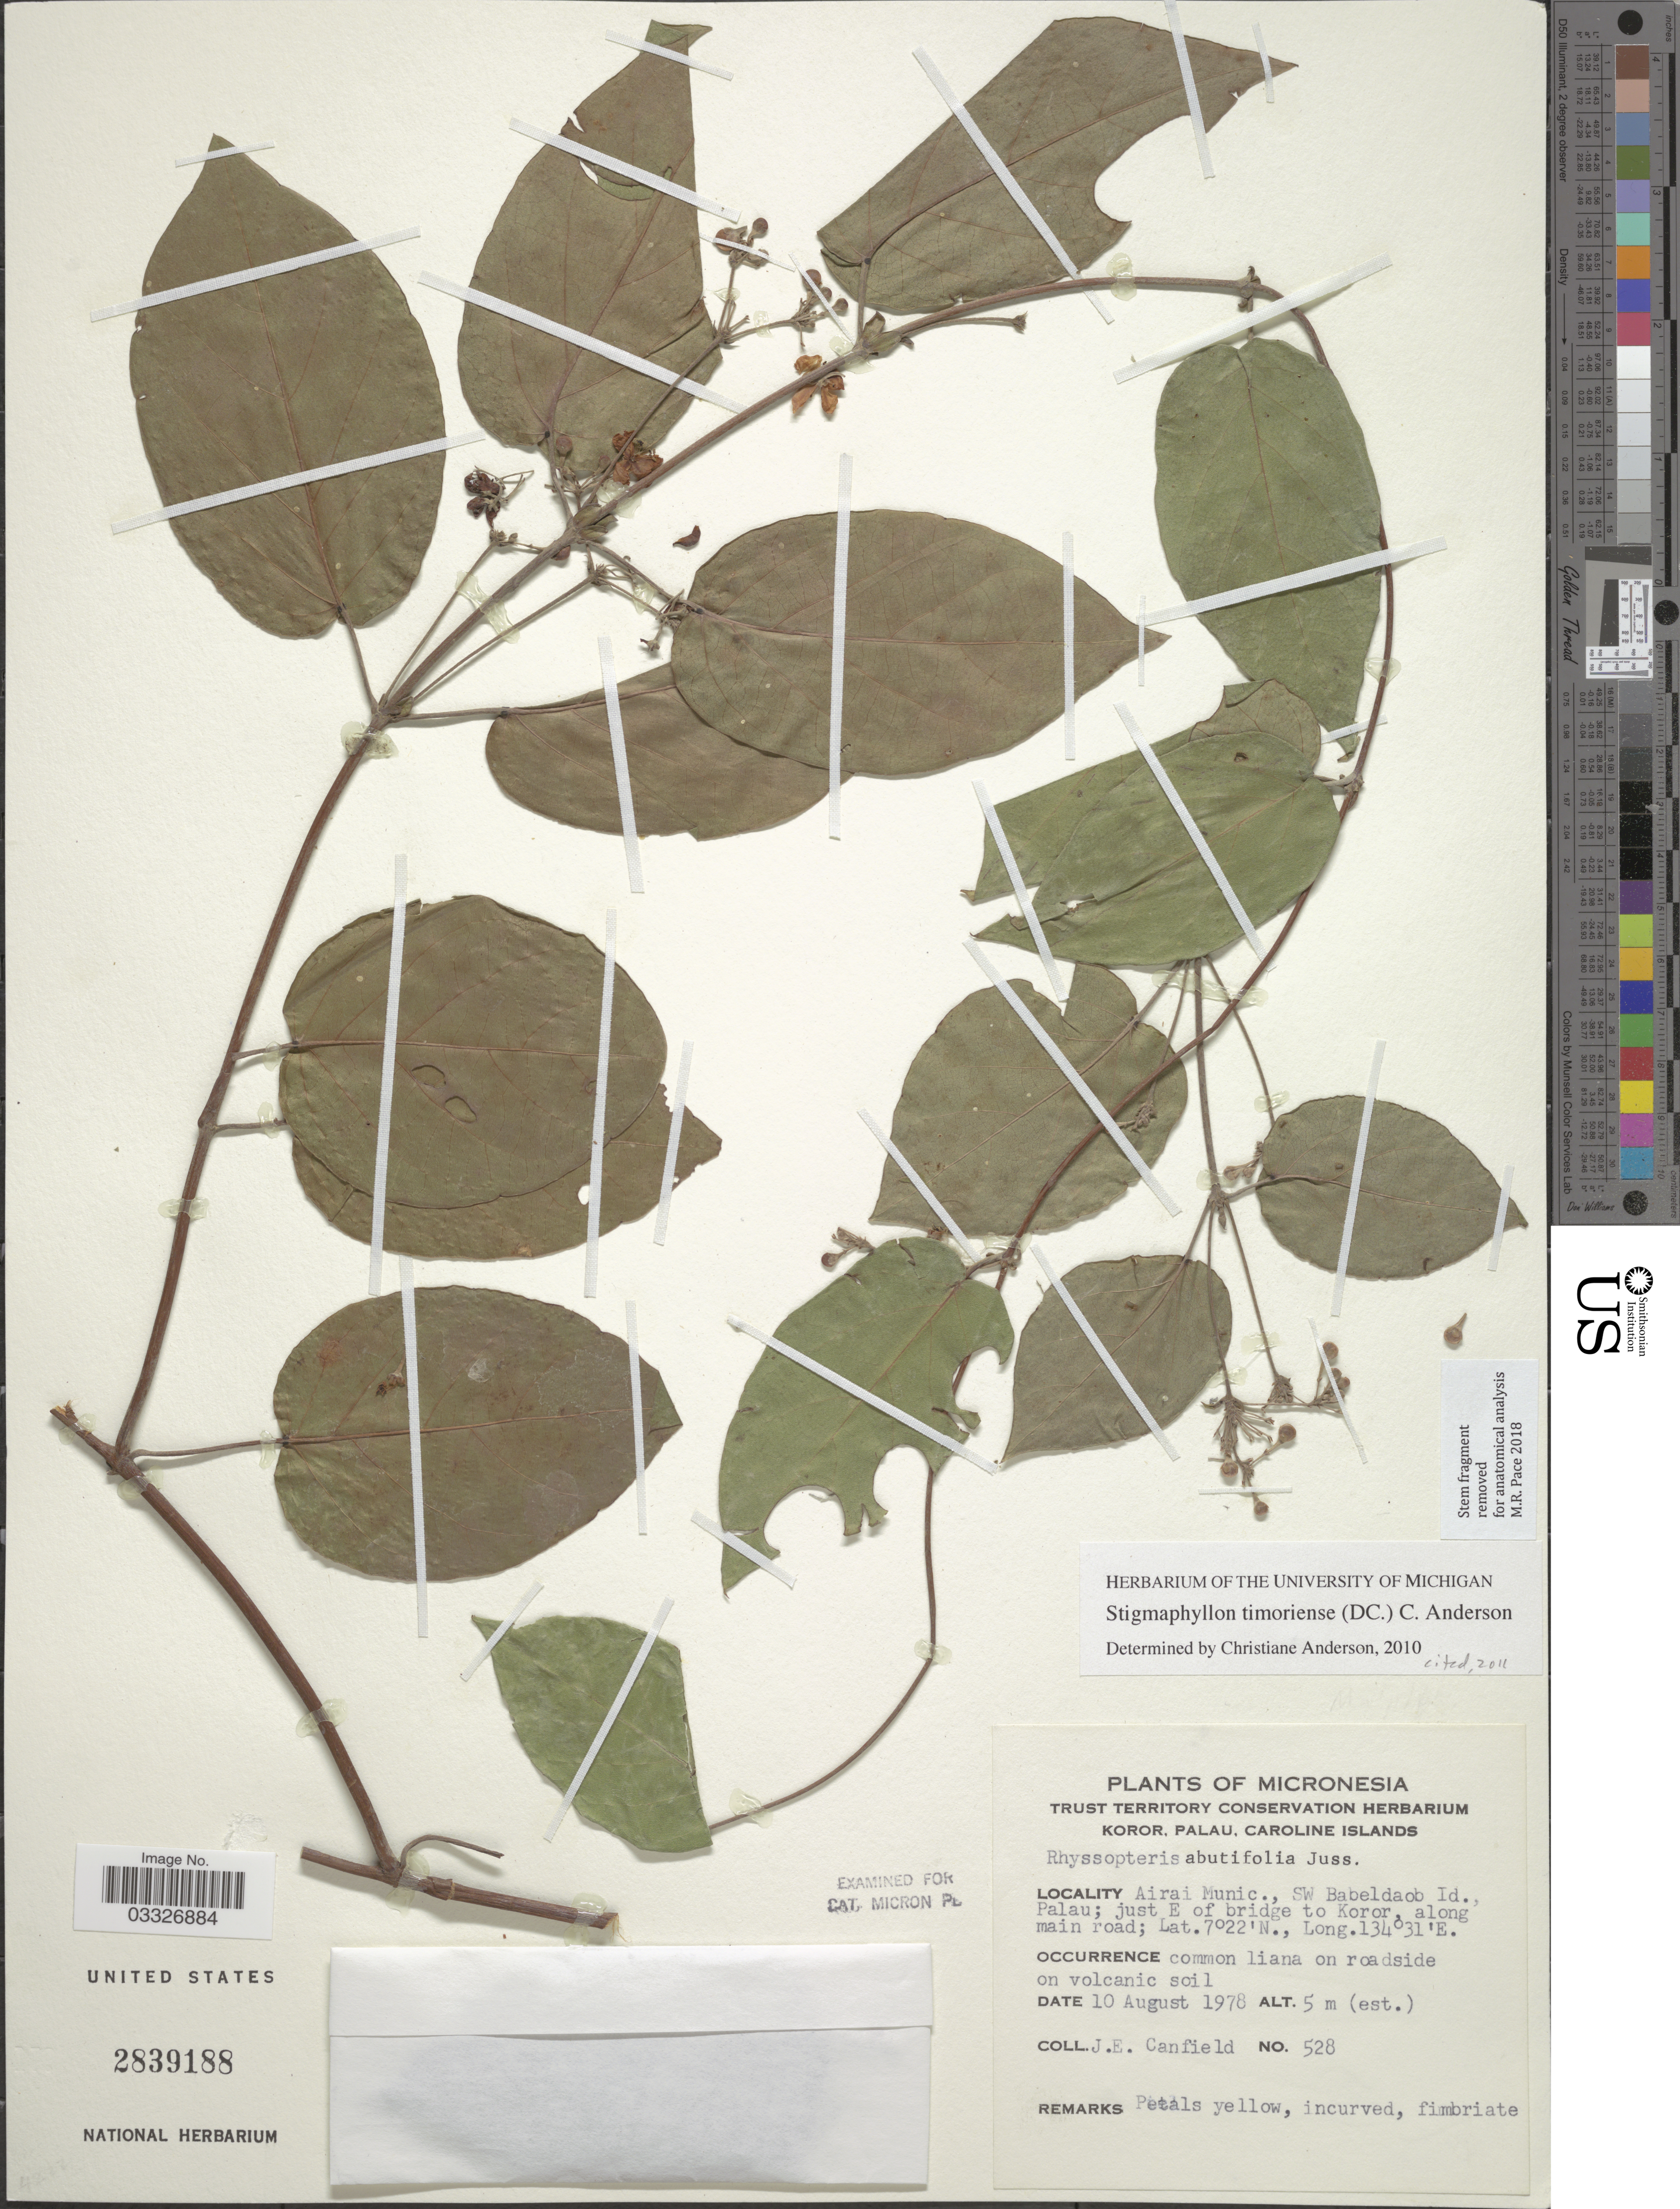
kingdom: Plantae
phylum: Tracheophyta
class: Magnoliopsida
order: Malpighiales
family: Malpighiaceae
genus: Stigmaphyllon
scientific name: Stigmaphyllon timoriense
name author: (DC.) C.E. Anderson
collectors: J. E. Canfield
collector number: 528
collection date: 1978-08-10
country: Palau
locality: Micronesia. Airai Munic., SW Babeldaob Id., Palau; just E of bridge to Koror, along main road.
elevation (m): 5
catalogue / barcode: US 2839188